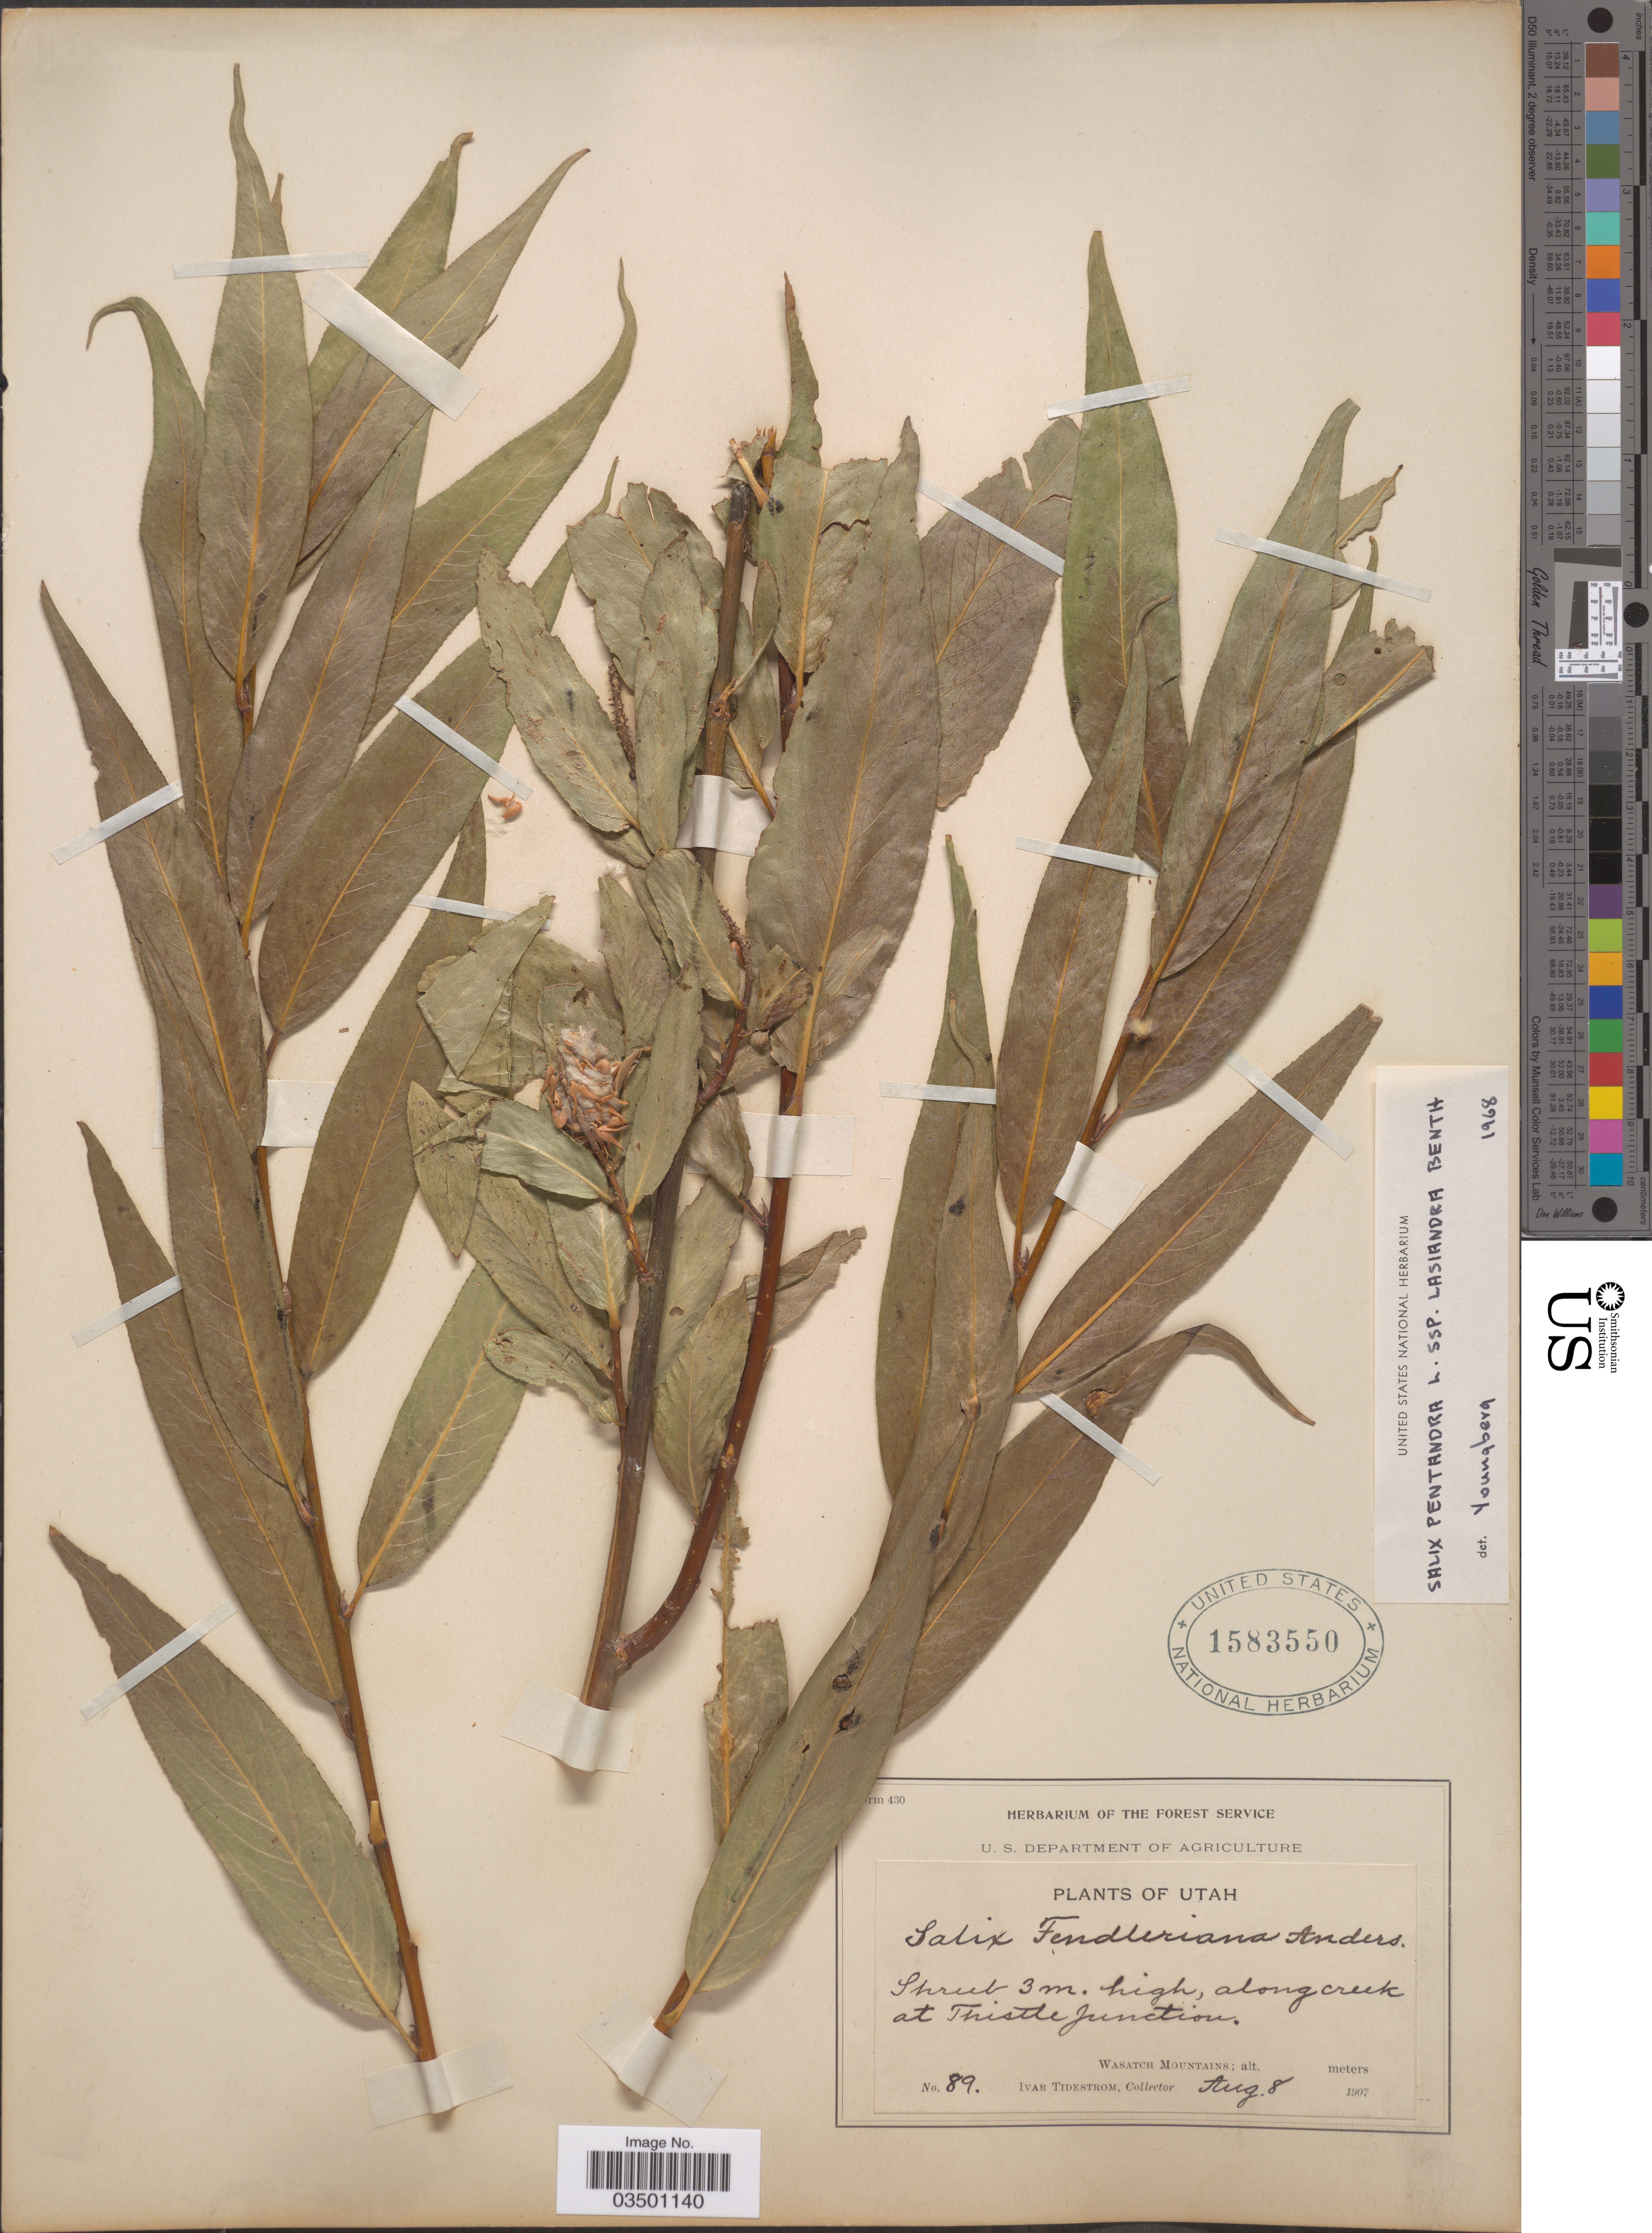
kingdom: Plantae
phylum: Tracheophyta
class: Magnoliopsida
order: Malpighiales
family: Salicaceae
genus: Salix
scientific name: Salix lasiandra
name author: Benth.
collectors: I. F. Tidestrom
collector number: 89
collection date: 1907-08-08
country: United States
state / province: Utah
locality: Along creek at Thistle Junction. Wasatch Mountains.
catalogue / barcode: US 1583550